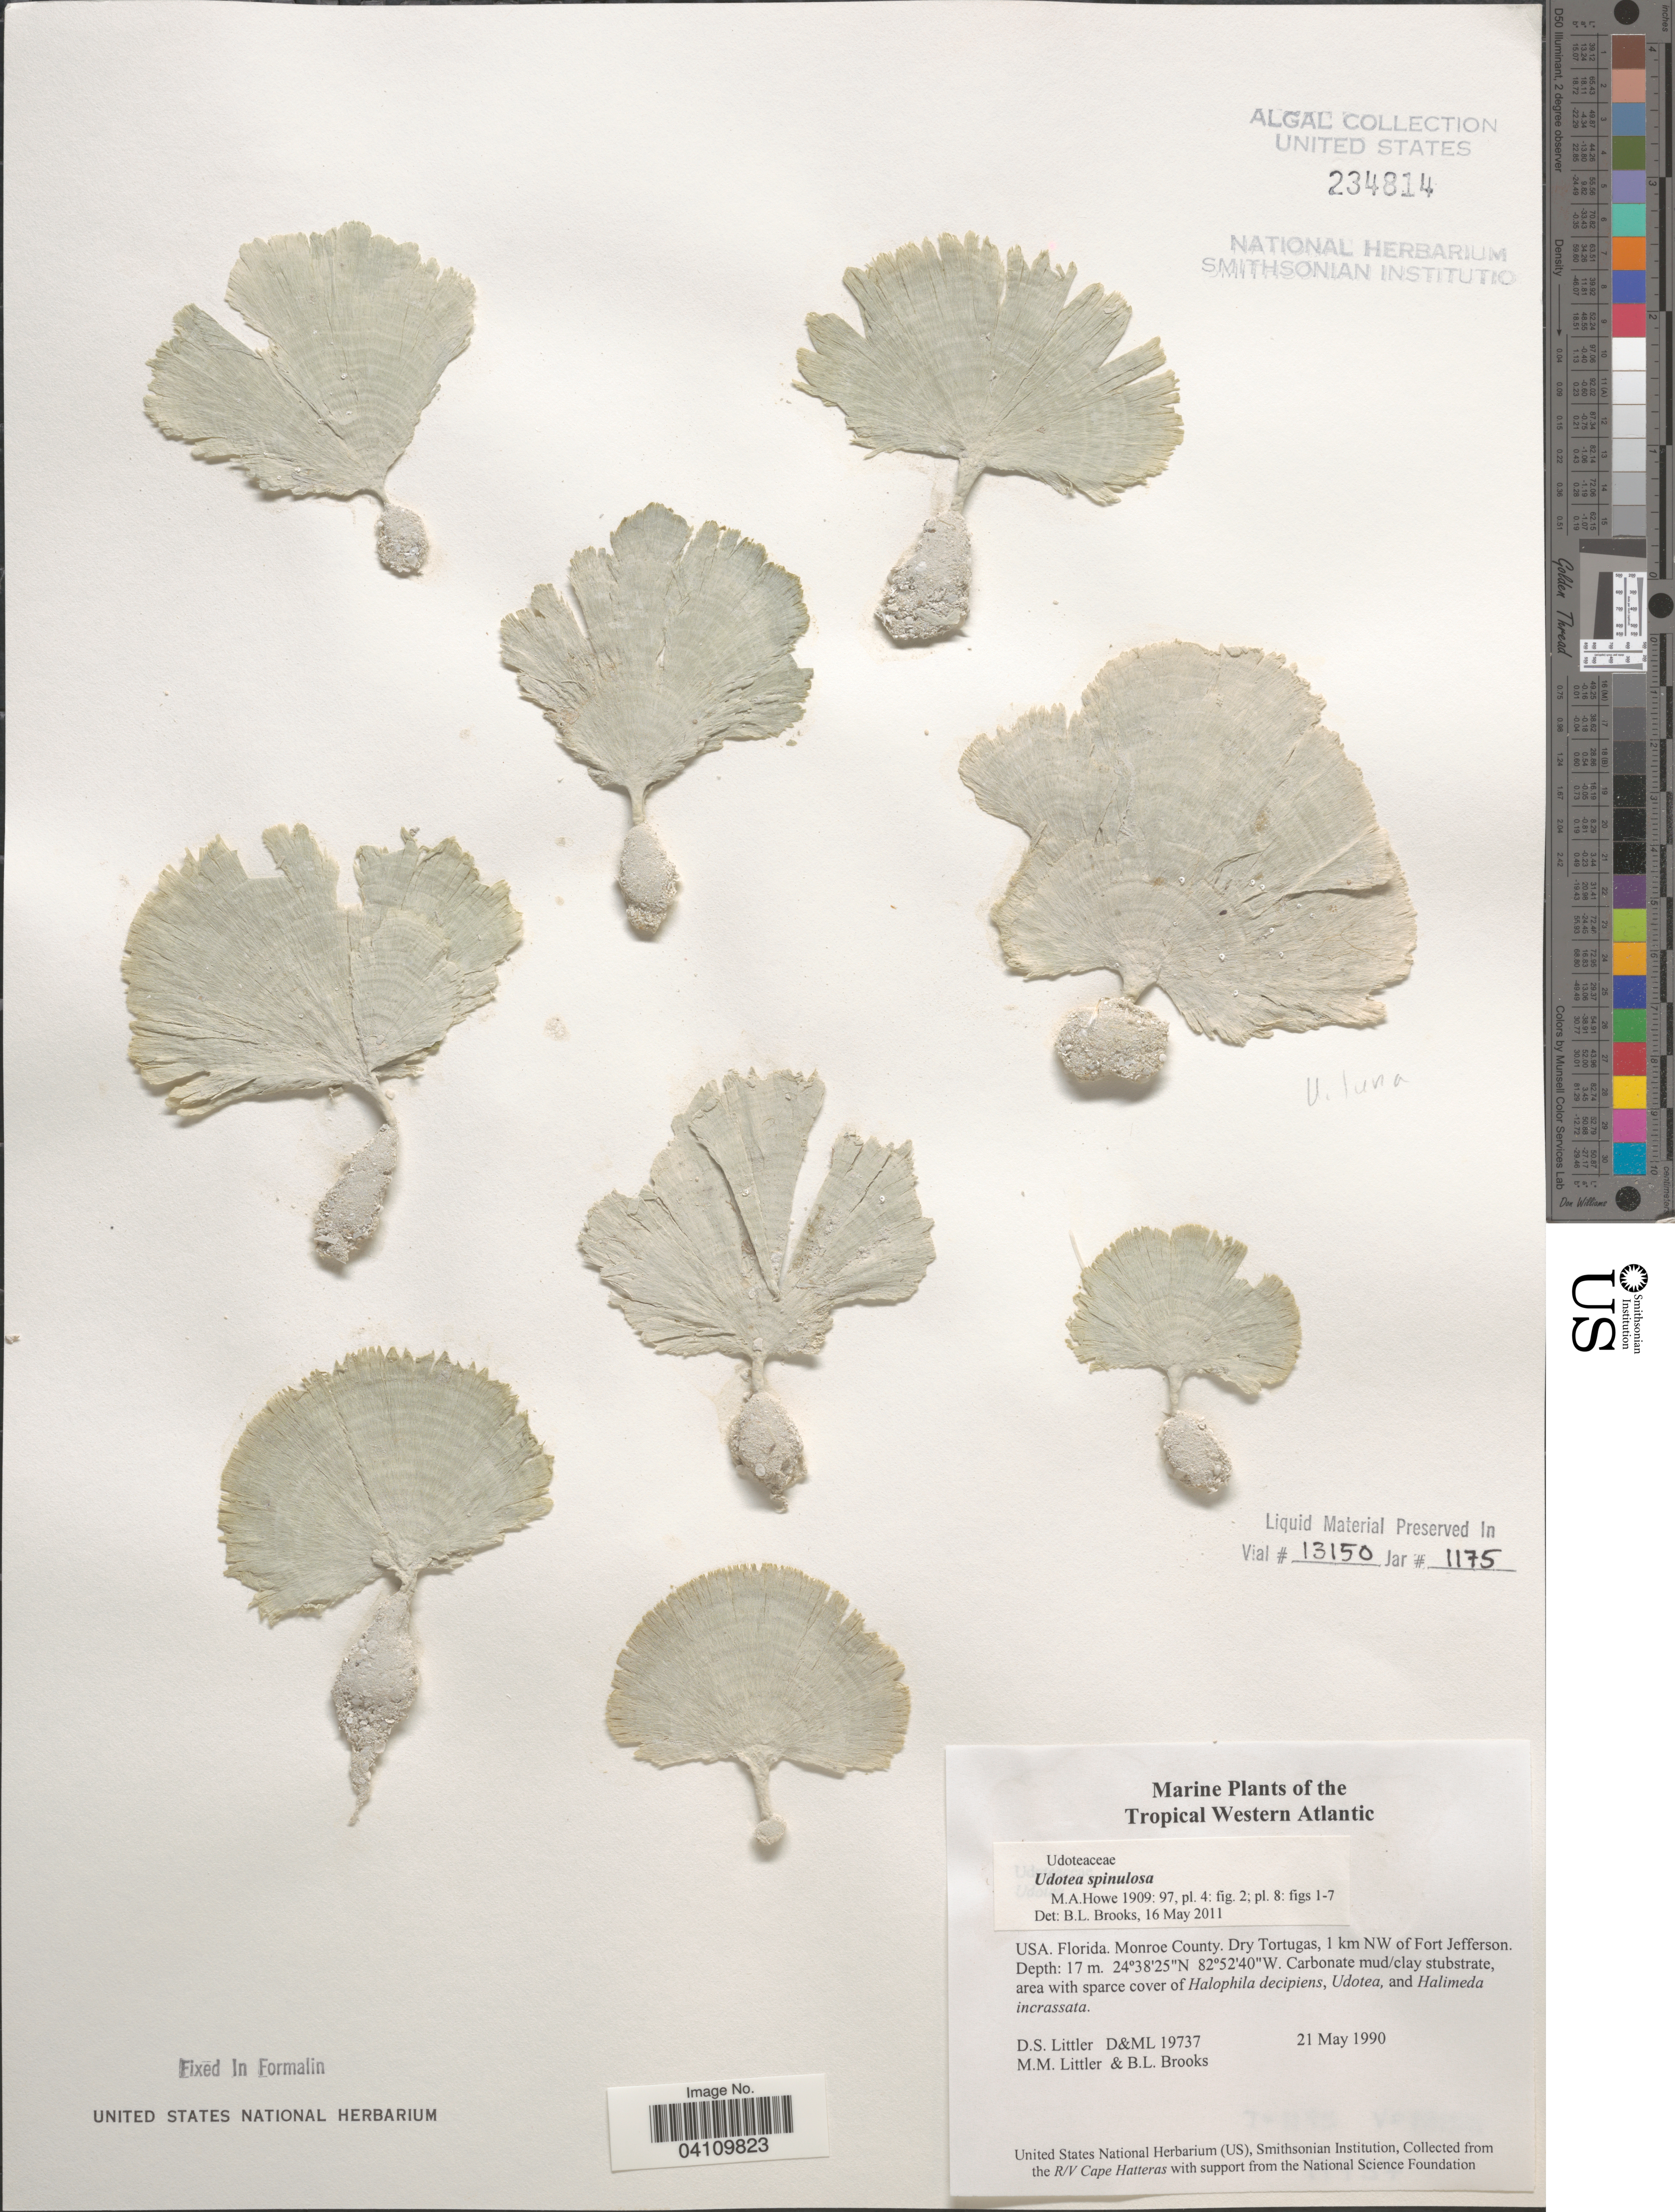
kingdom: Plantae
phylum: Chlorophyta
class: Ulvophyceae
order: Bryopsidales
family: Udoteaceae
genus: Udotea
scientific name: Udotea spinulosa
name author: M. Howe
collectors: D. S. Littler & B. Brooks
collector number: D&ML 19737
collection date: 1990-05-21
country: United States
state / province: Florida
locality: Tropical Western Atlantic. Monroe County. Dry Tortugas, 1 km NW of Fort Jefferson.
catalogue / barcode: US 234814